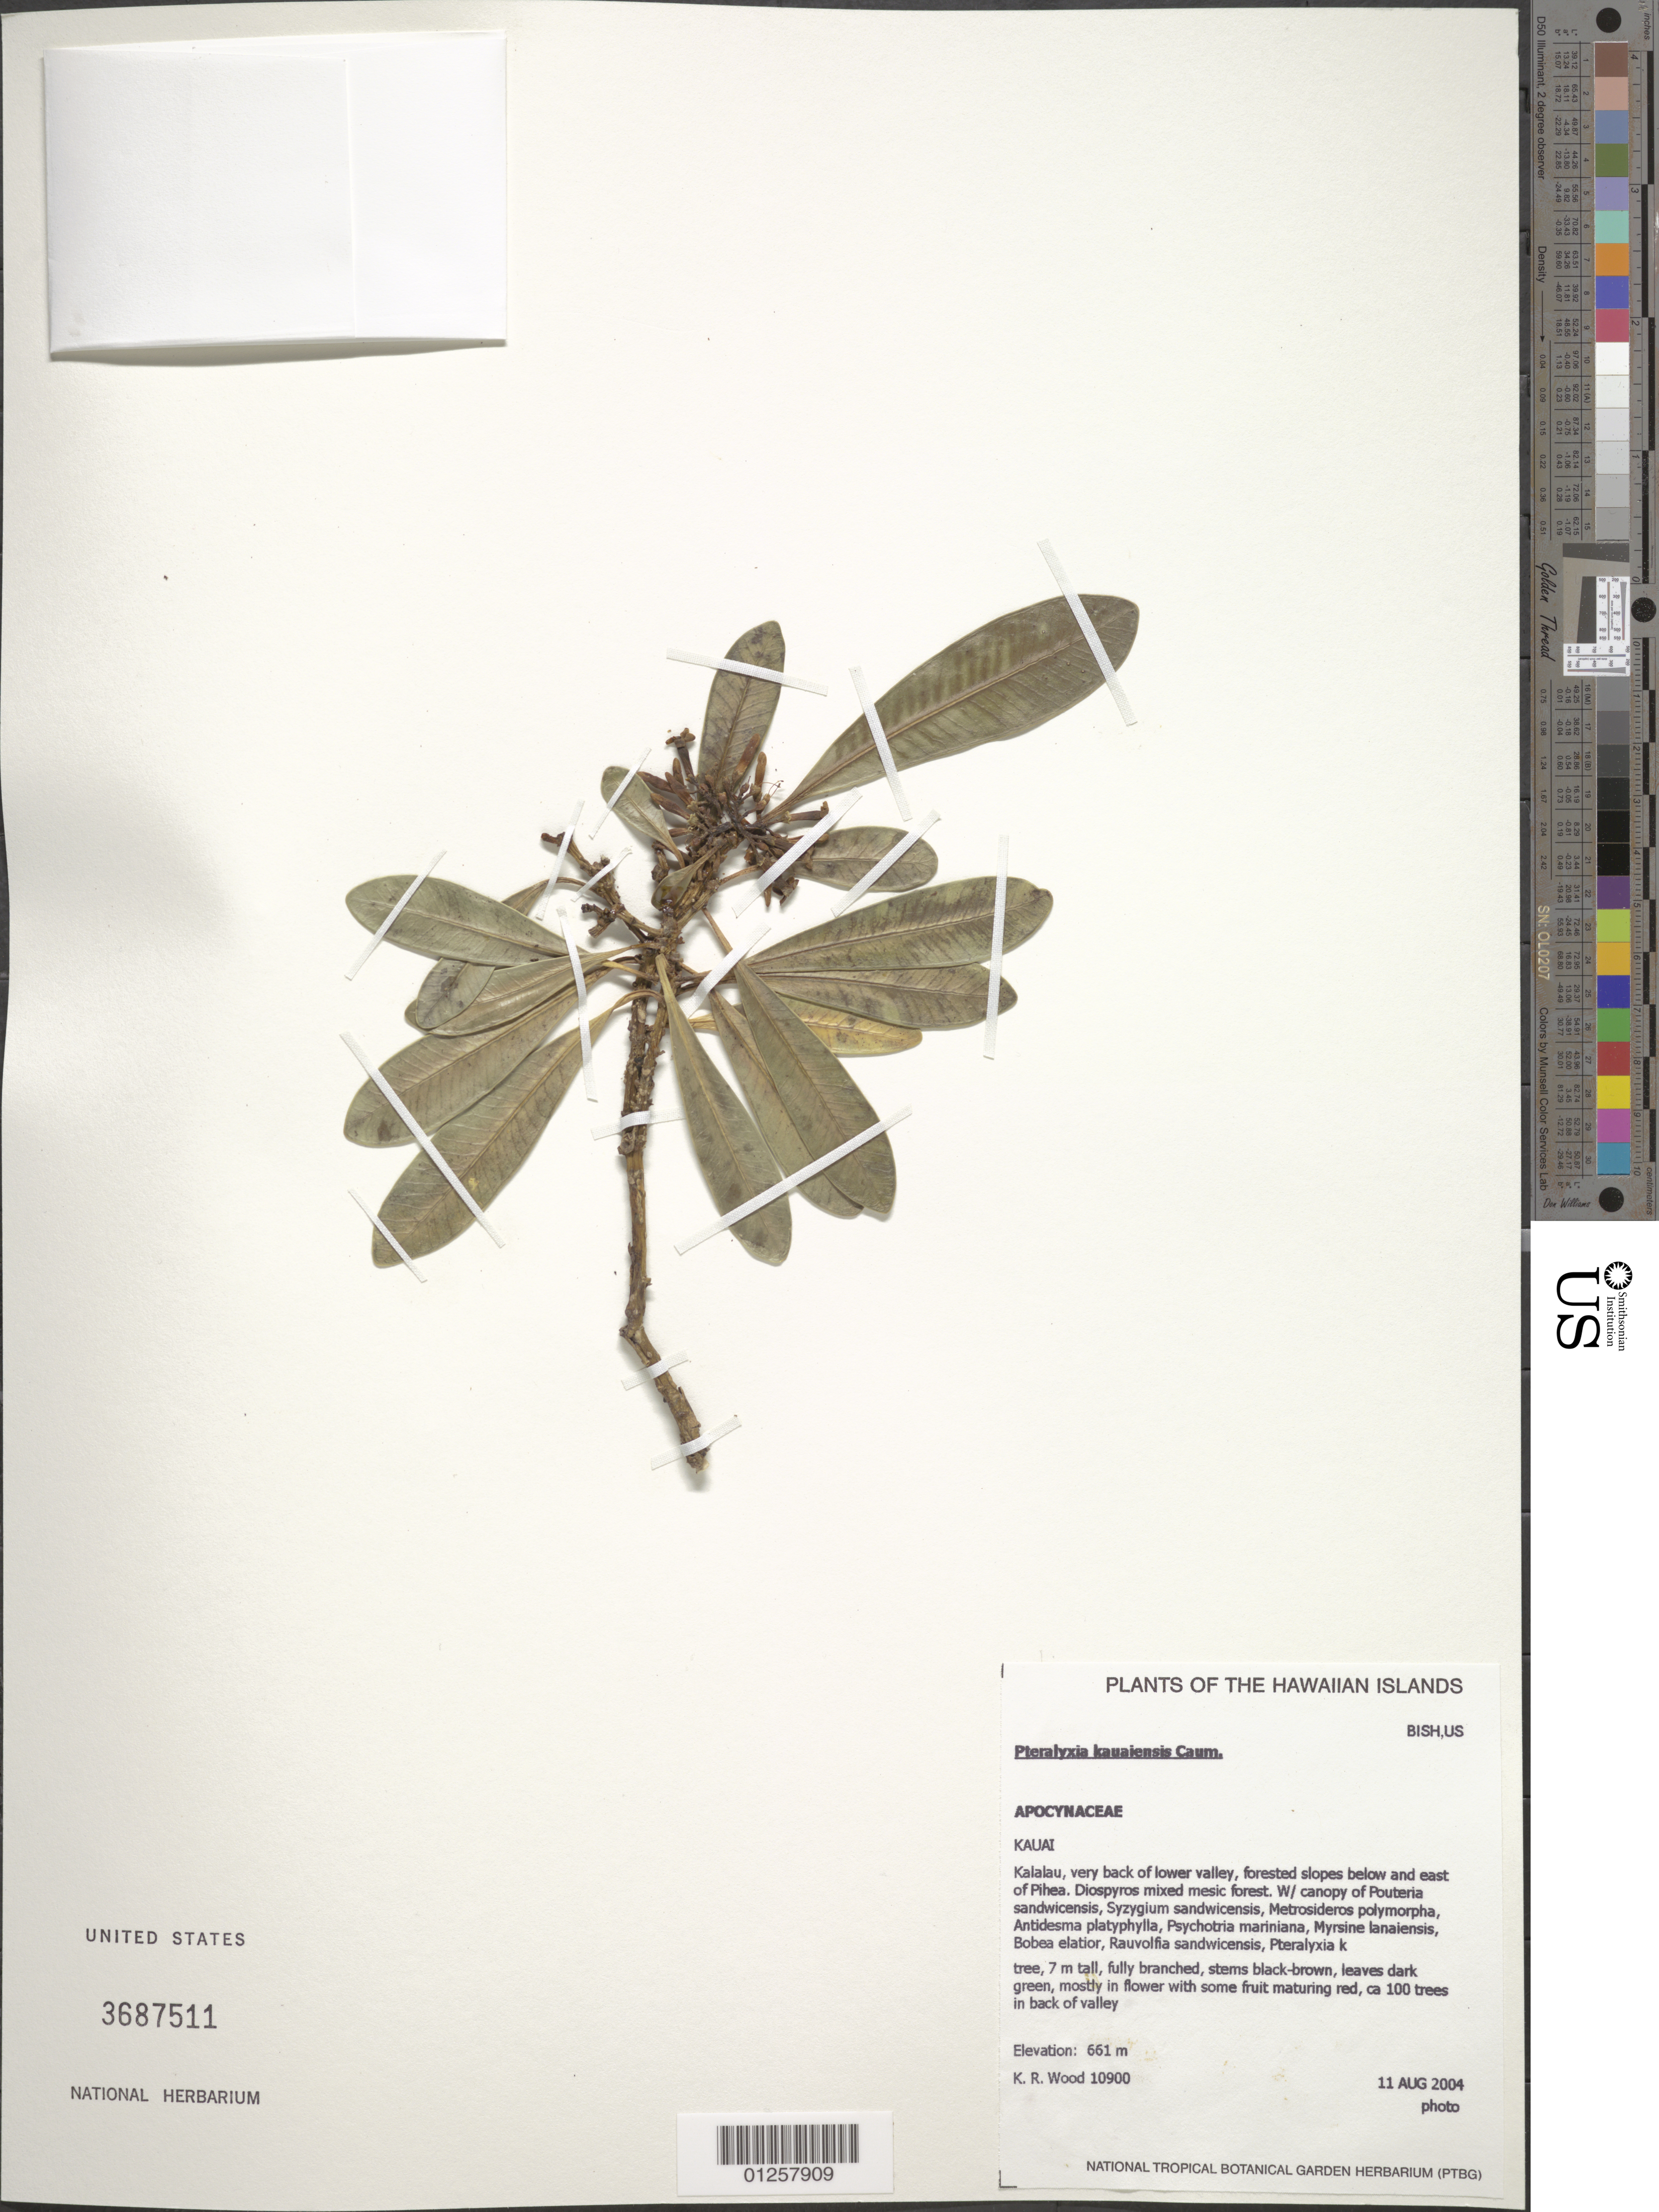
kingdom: Plantae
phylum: Tracheophyta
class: Magnoliopsida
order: Gentianales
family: Apocynaceae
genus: Pteralyxia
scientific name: Pteralyxia kauaiensis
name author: Caum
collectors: K. R. Wood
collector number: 10900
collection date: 2004-08-11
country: United States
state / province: Hawaii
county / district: Kauai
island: Kaua'i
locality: Kalalau, very back of lower valley, forested slopes below and east of Pihea.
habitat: Mesic forest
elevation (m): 661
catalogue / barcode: US 3687511